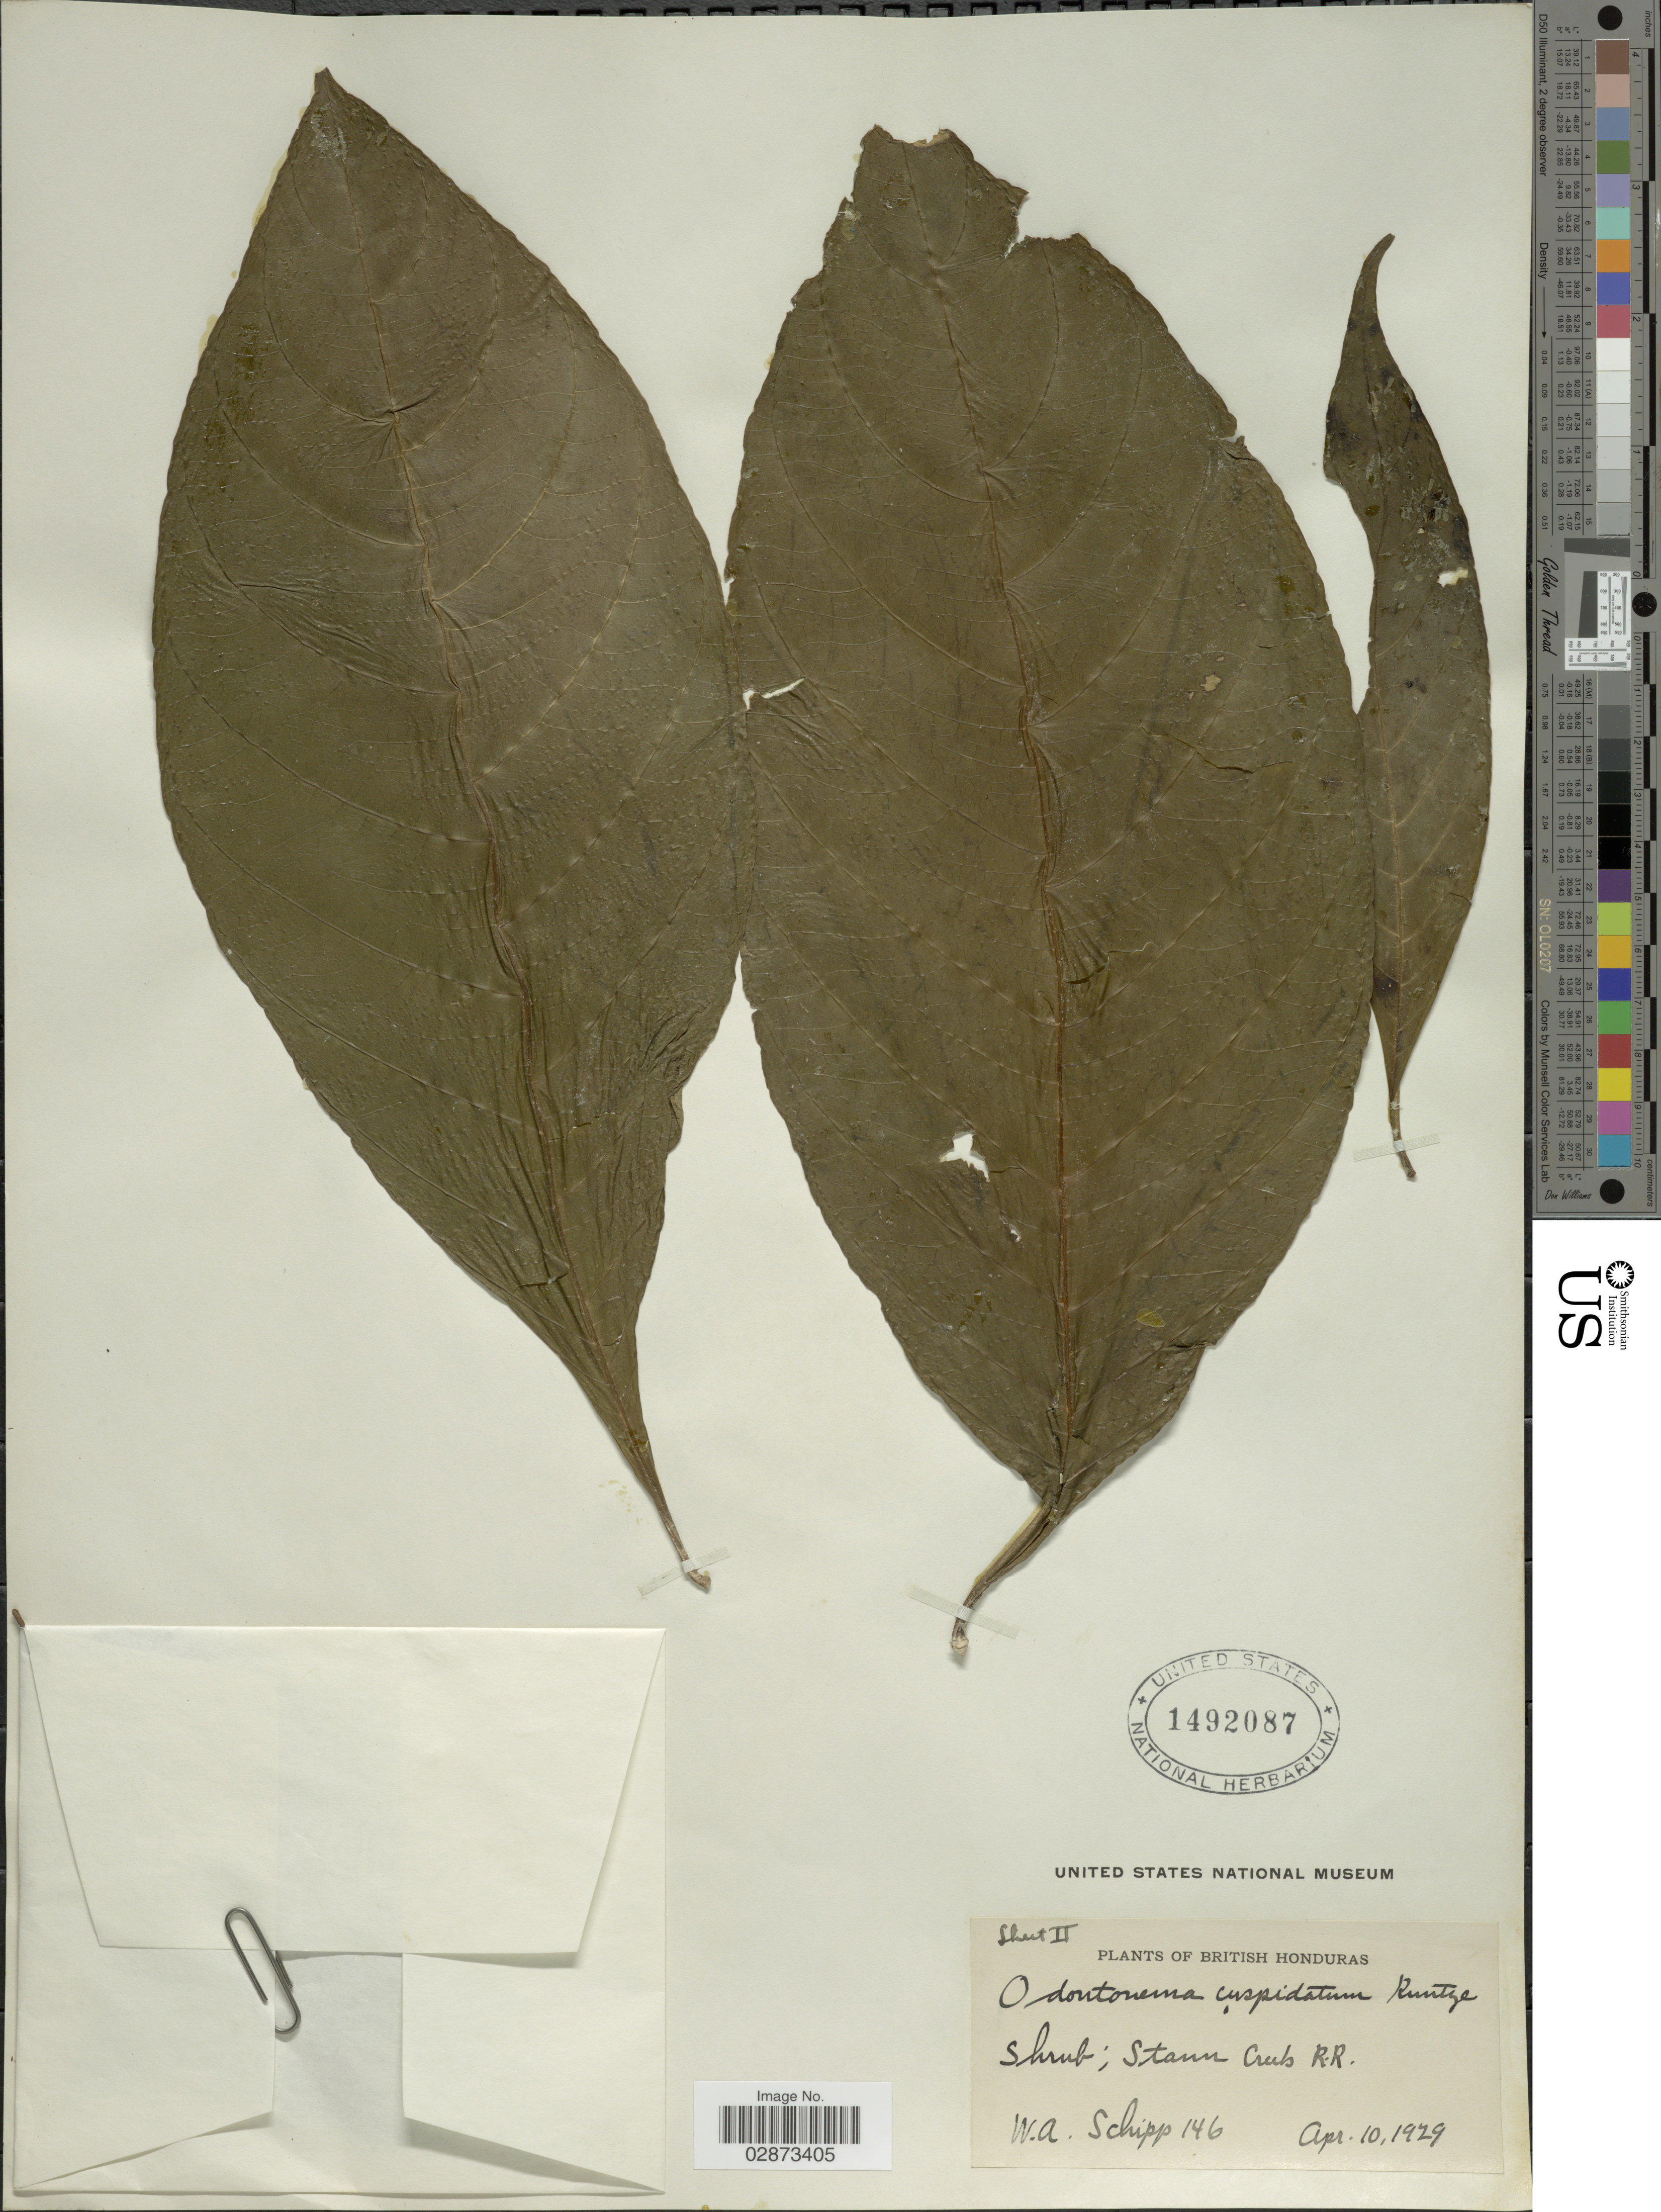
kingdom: Plantae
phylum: Tracheophyta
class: Magnoliopsida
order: Lamiales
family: Acanthaceae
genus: Odontonema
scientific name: Odontonema callistachyum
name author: (Schltdl. & Cham.) Kuntze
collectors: W. Schipp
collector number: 146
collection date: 1929-04-10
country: Belize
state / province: Stann Creek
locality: British Honduras, Stann Creek R.R.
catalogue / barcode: US 1492087